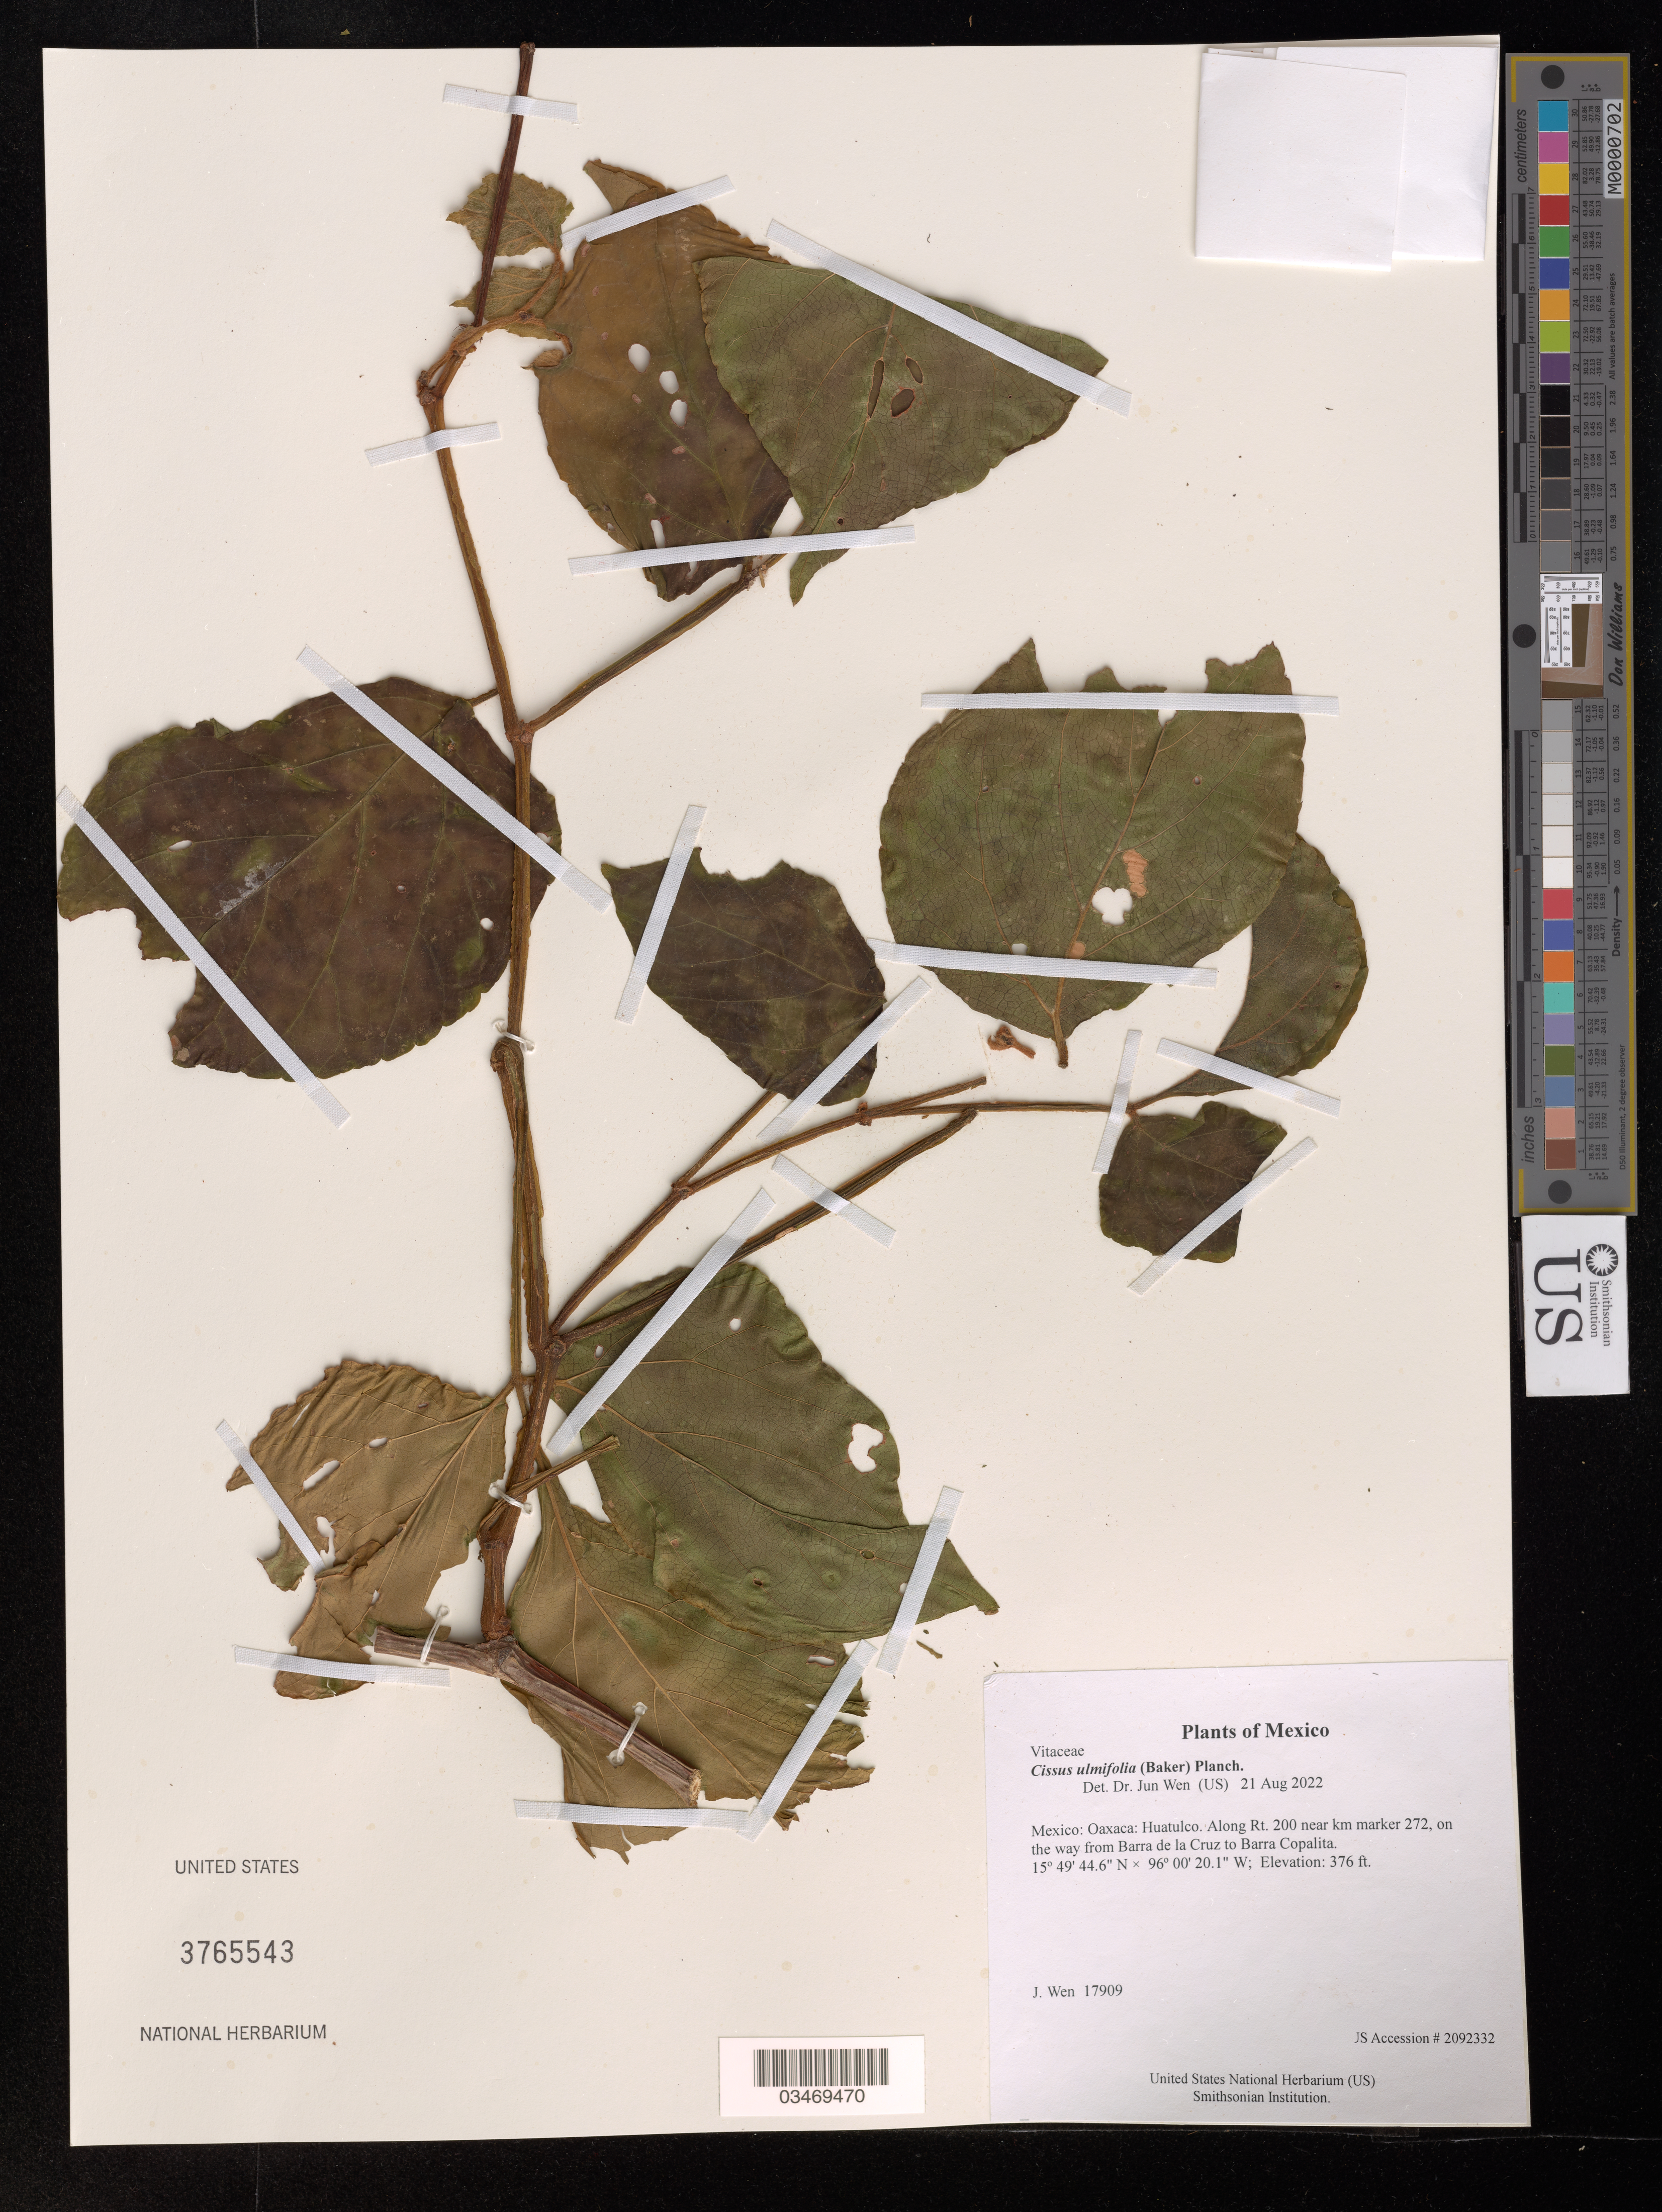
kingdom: Plantae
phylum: Tracheophyta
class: Magnoliopsida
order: Vitales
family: Vitaceae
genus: Cissus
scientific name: Cissus ulmifolia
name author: (Baker) Planch.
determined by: Wen, Jun, (BOT), Smithsonian Institution - National Museum of Natural History (UNITED STATES)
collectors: J. Wen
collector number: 17909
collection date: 2022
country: Mexico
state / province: Oaxaca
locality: Huatulco. Along Rt. 200 near km marker 272, on the way from Barra de la Cruz to Barra Copalita.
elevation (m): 115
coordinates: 15 49.744 N, 96 00.335 W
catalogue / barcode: US 3765543